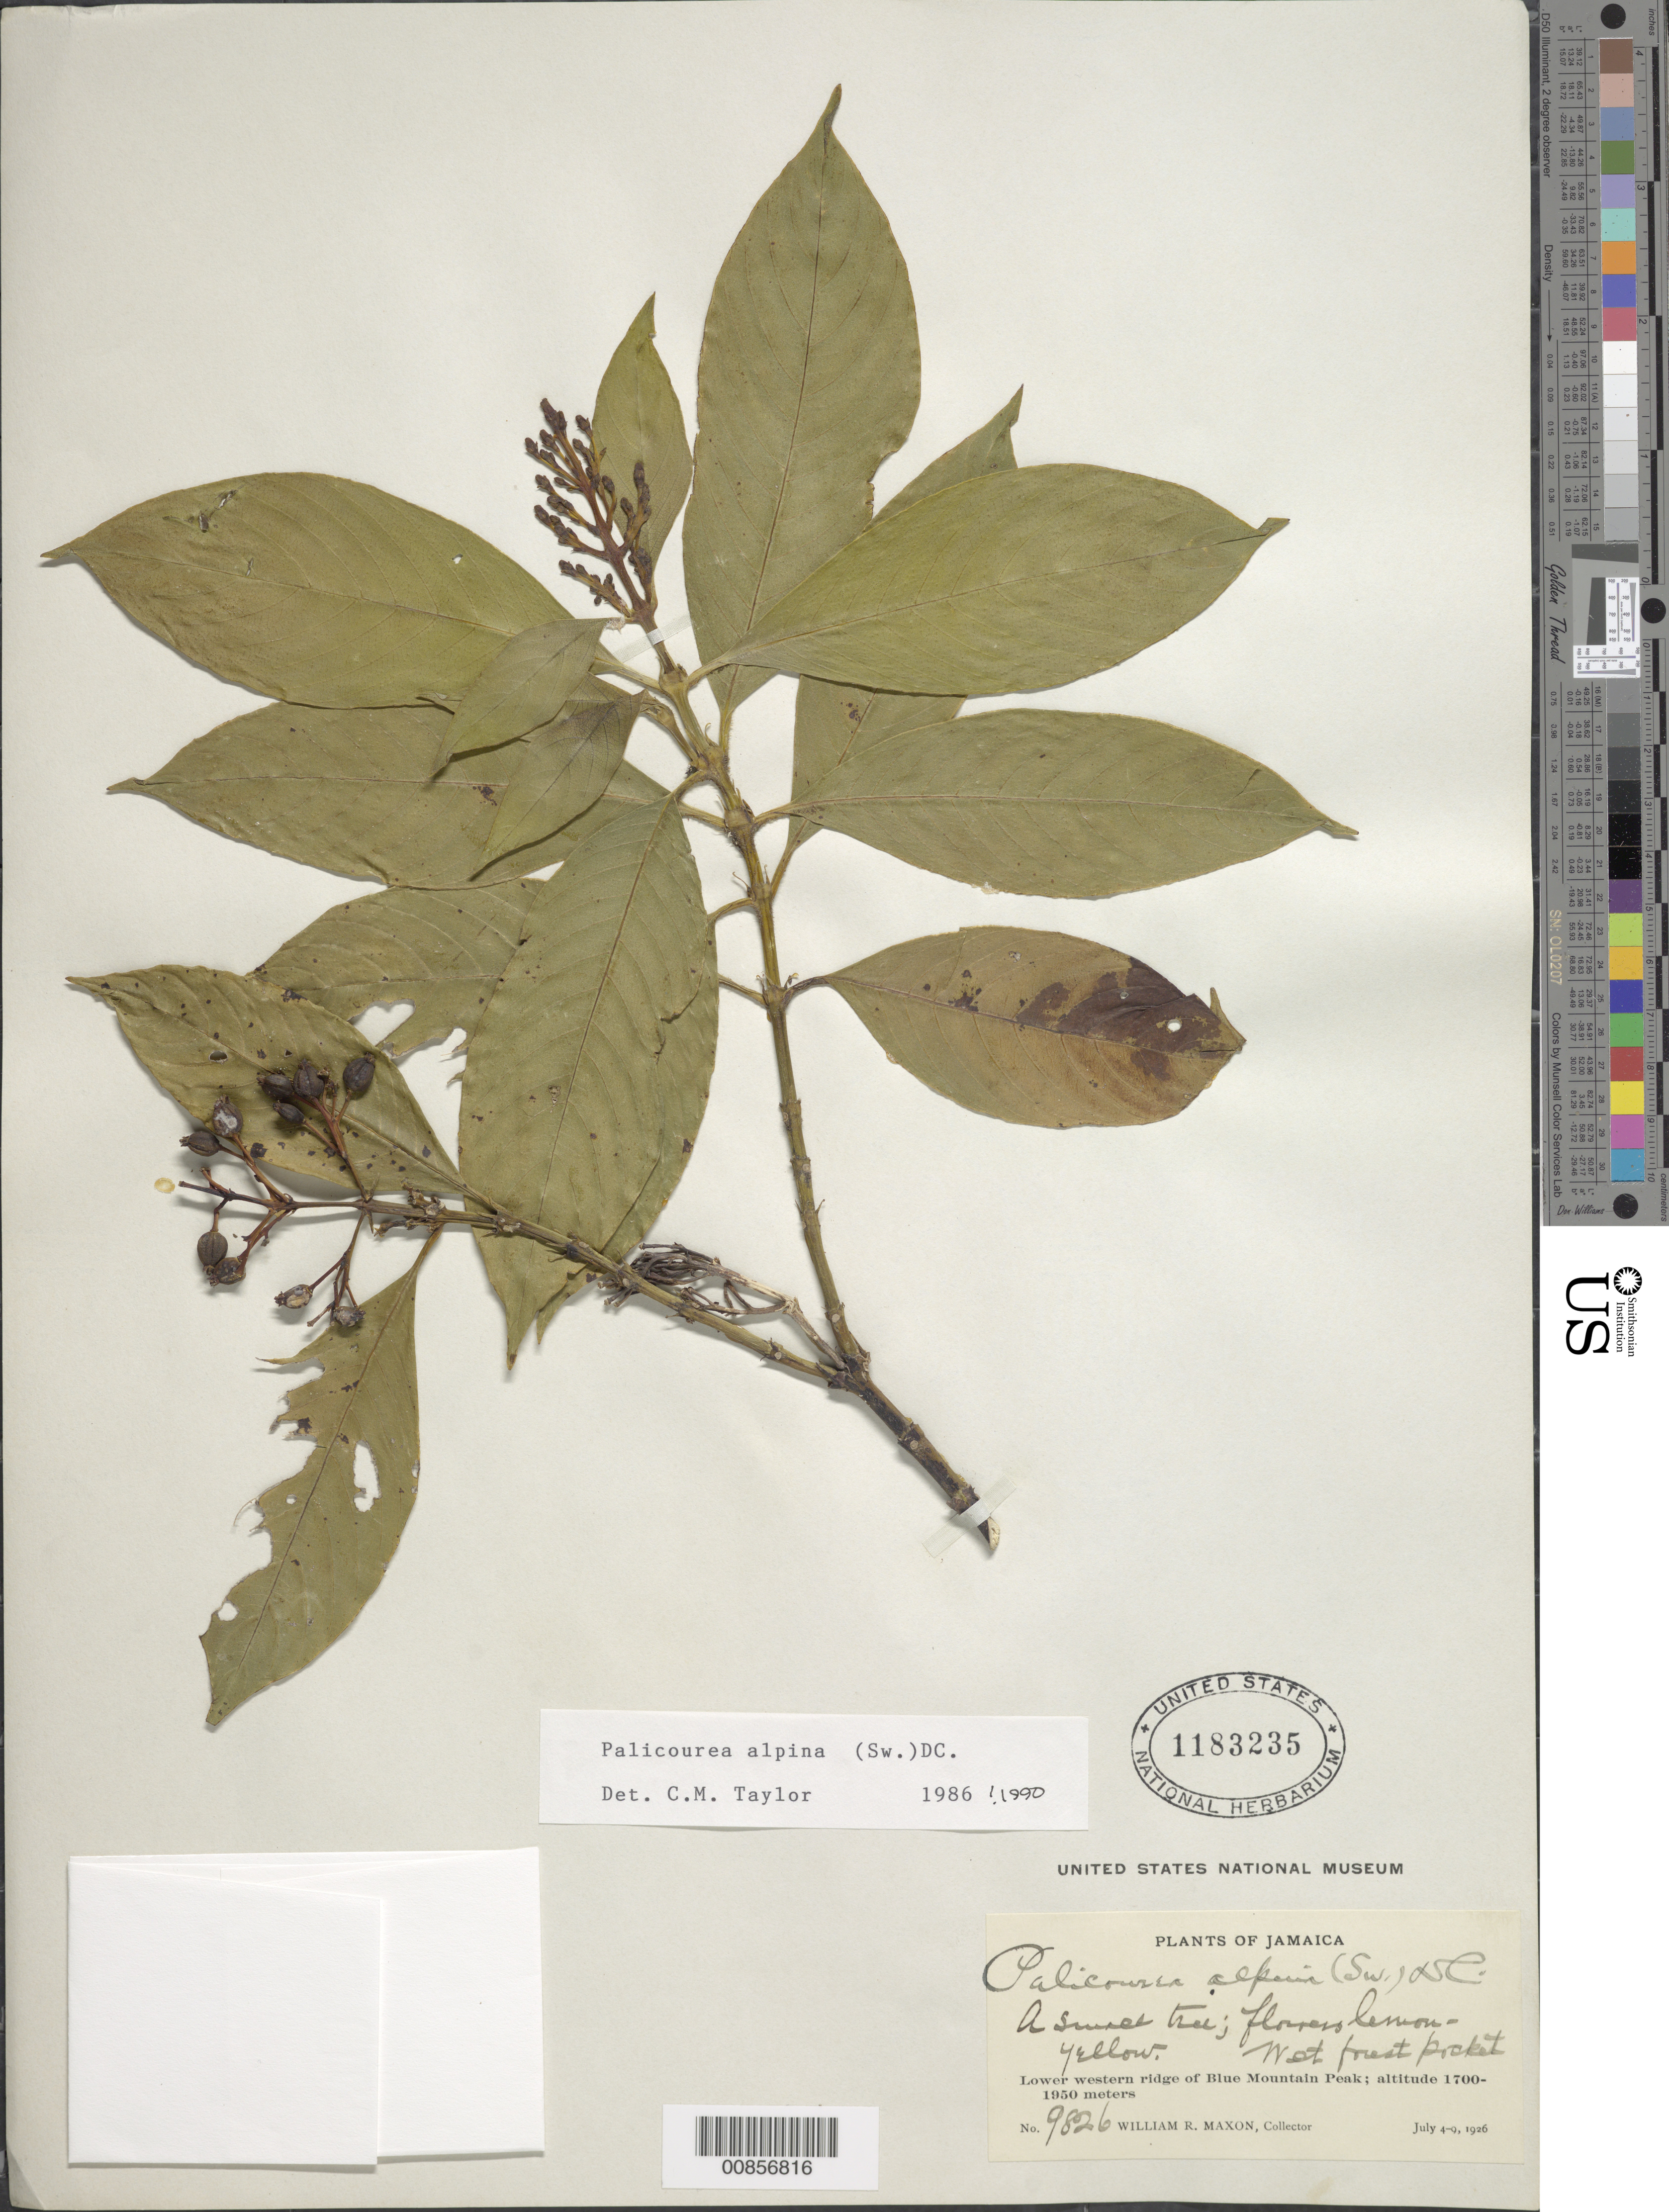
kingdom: Plantae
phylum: Tracheophyta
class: Magnoliopsida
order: Gentianales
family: Rubiaceae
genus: Palicourea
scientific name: Palicourea alpina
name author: (Sw.) DC.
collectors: W. R. Maxon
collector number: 9826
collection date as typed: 04 Jul 1926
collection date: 1926-07-04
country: Jamaica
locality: Lower western ridge of Blue Mountain Peak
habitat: Wet forest pocket on lower mountain ridge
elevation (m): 1700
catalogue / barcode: US 1183235